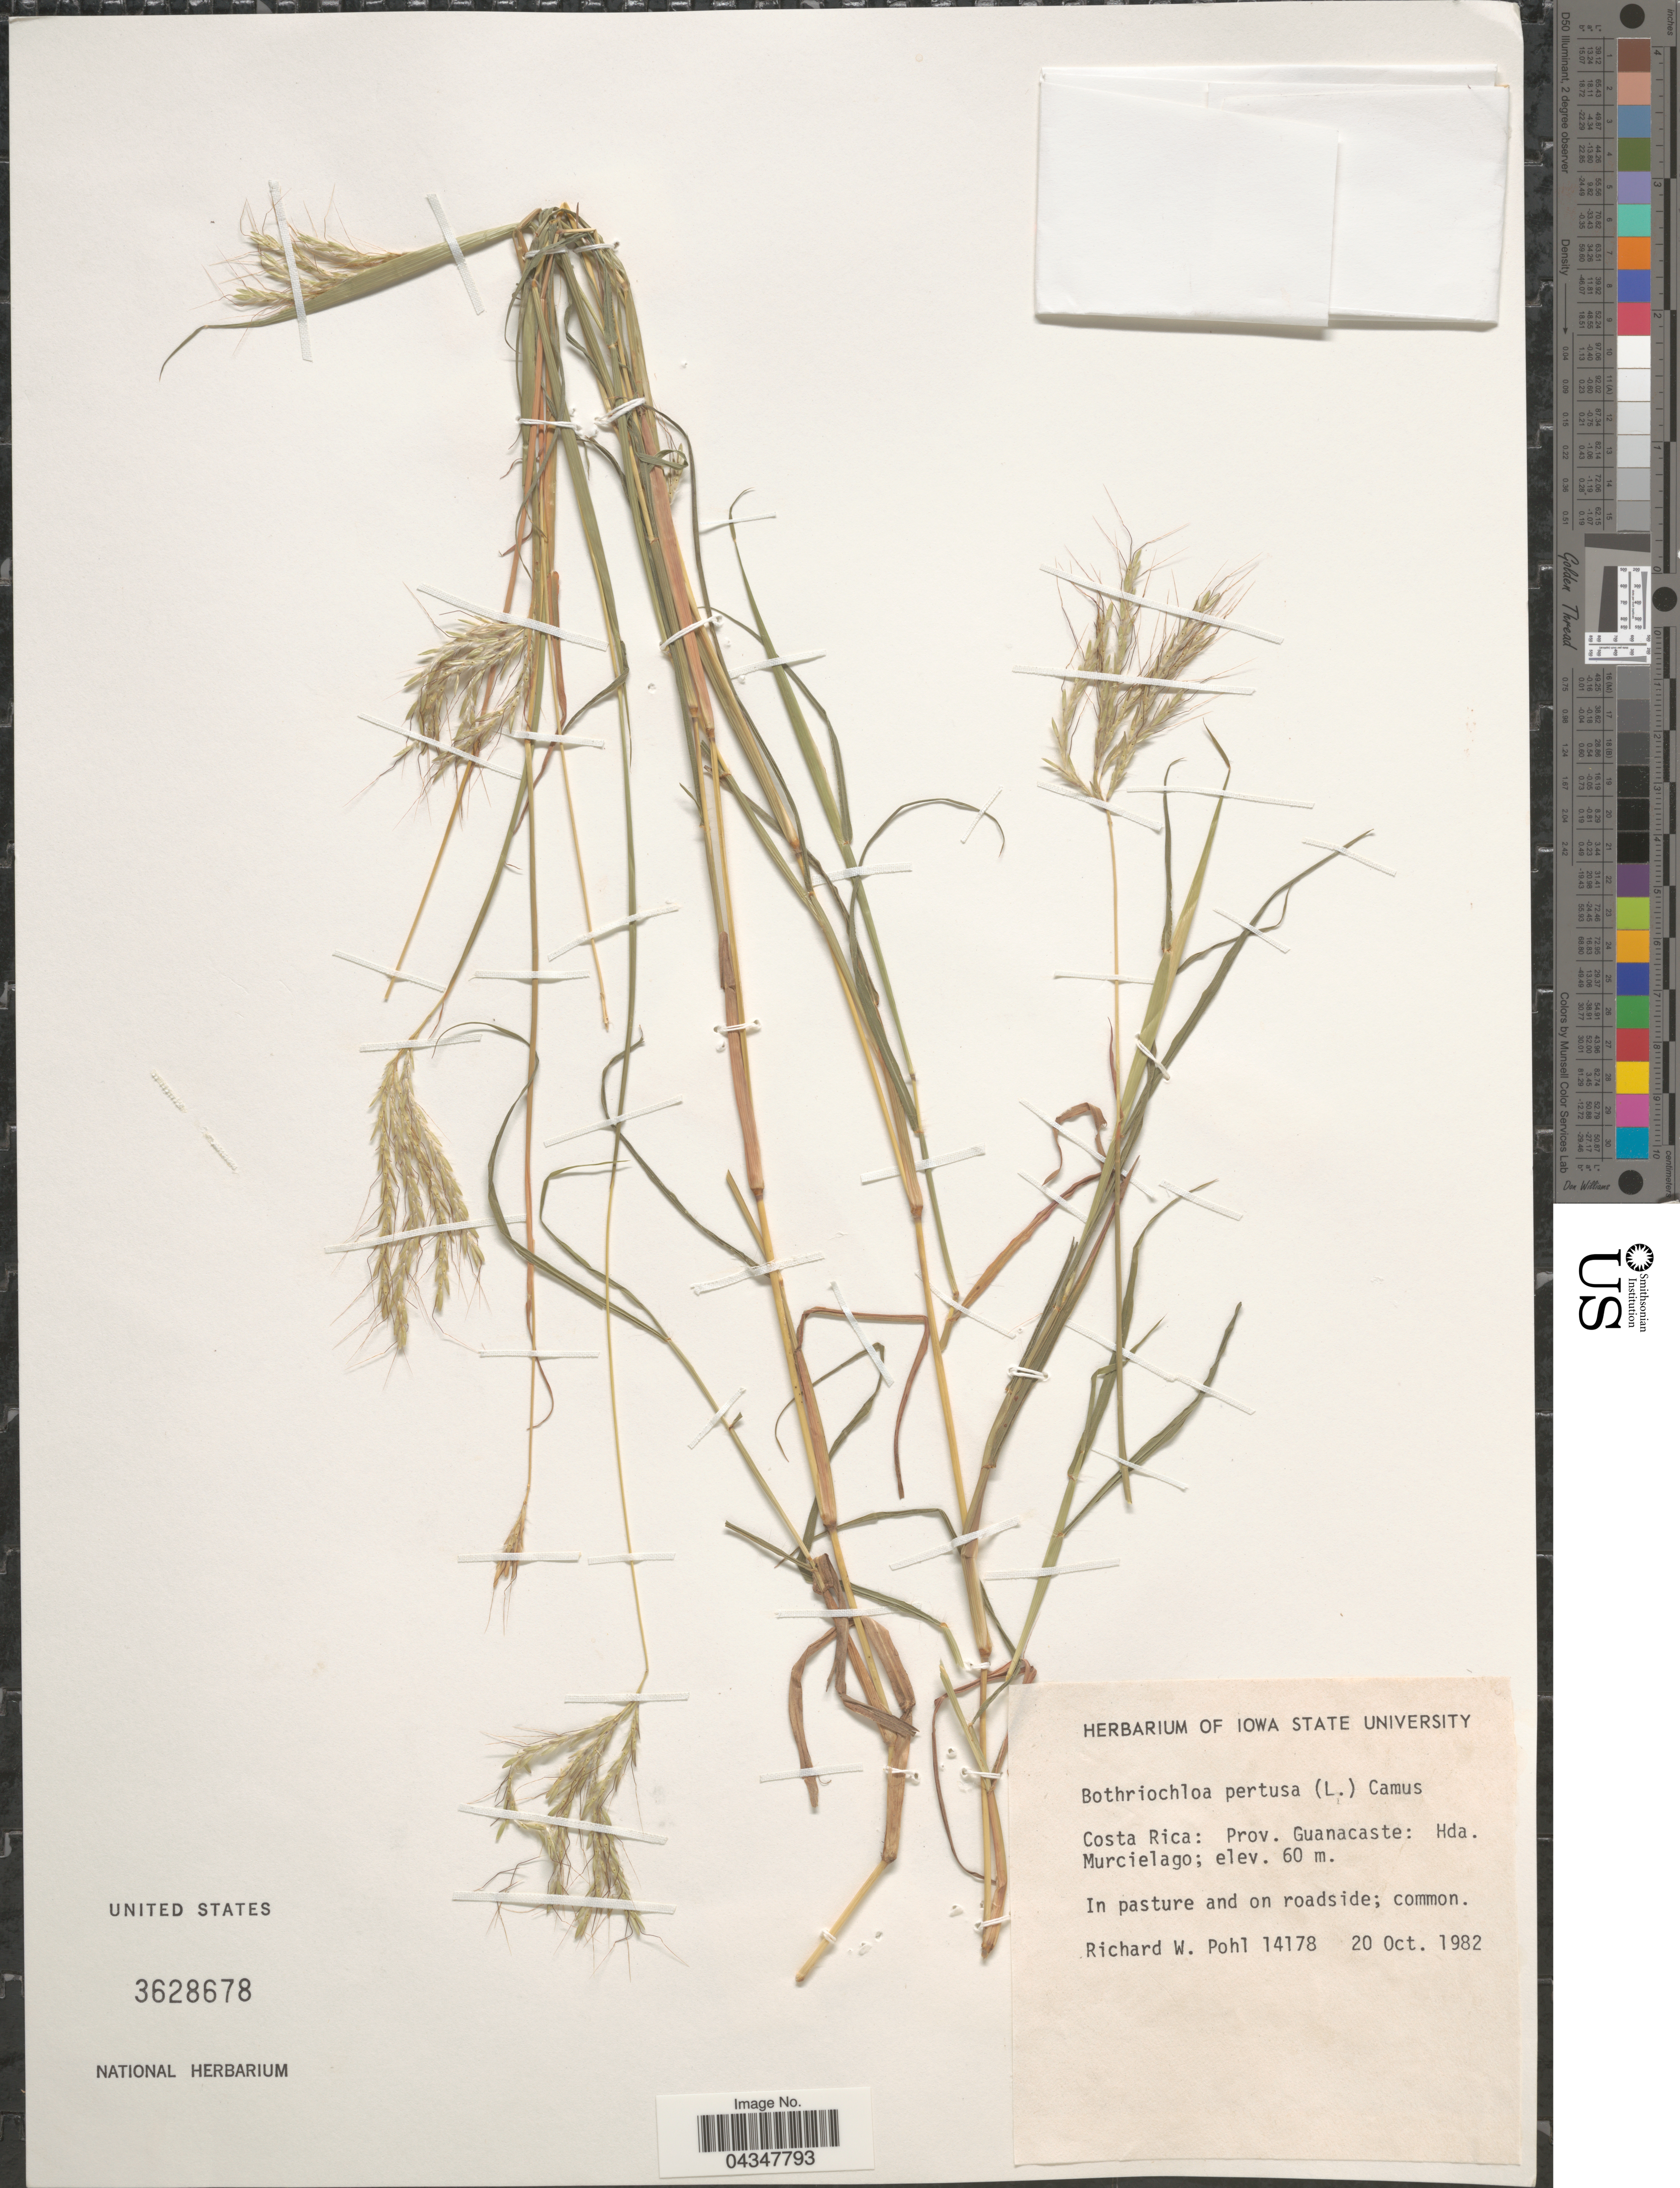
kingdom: Plantae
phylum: Tracheophyta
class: Liliopsida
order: Poales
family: Poaceae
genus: Bothriochloa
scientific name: Bothriochloa pertusa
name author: (L.) A. Camus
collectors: R. W. Pohl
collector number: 14178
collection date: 1982-10-20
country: Costa Rica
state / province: Guanacaste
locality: Hda. Murcielago.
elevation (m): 60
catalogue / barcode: US 3628678